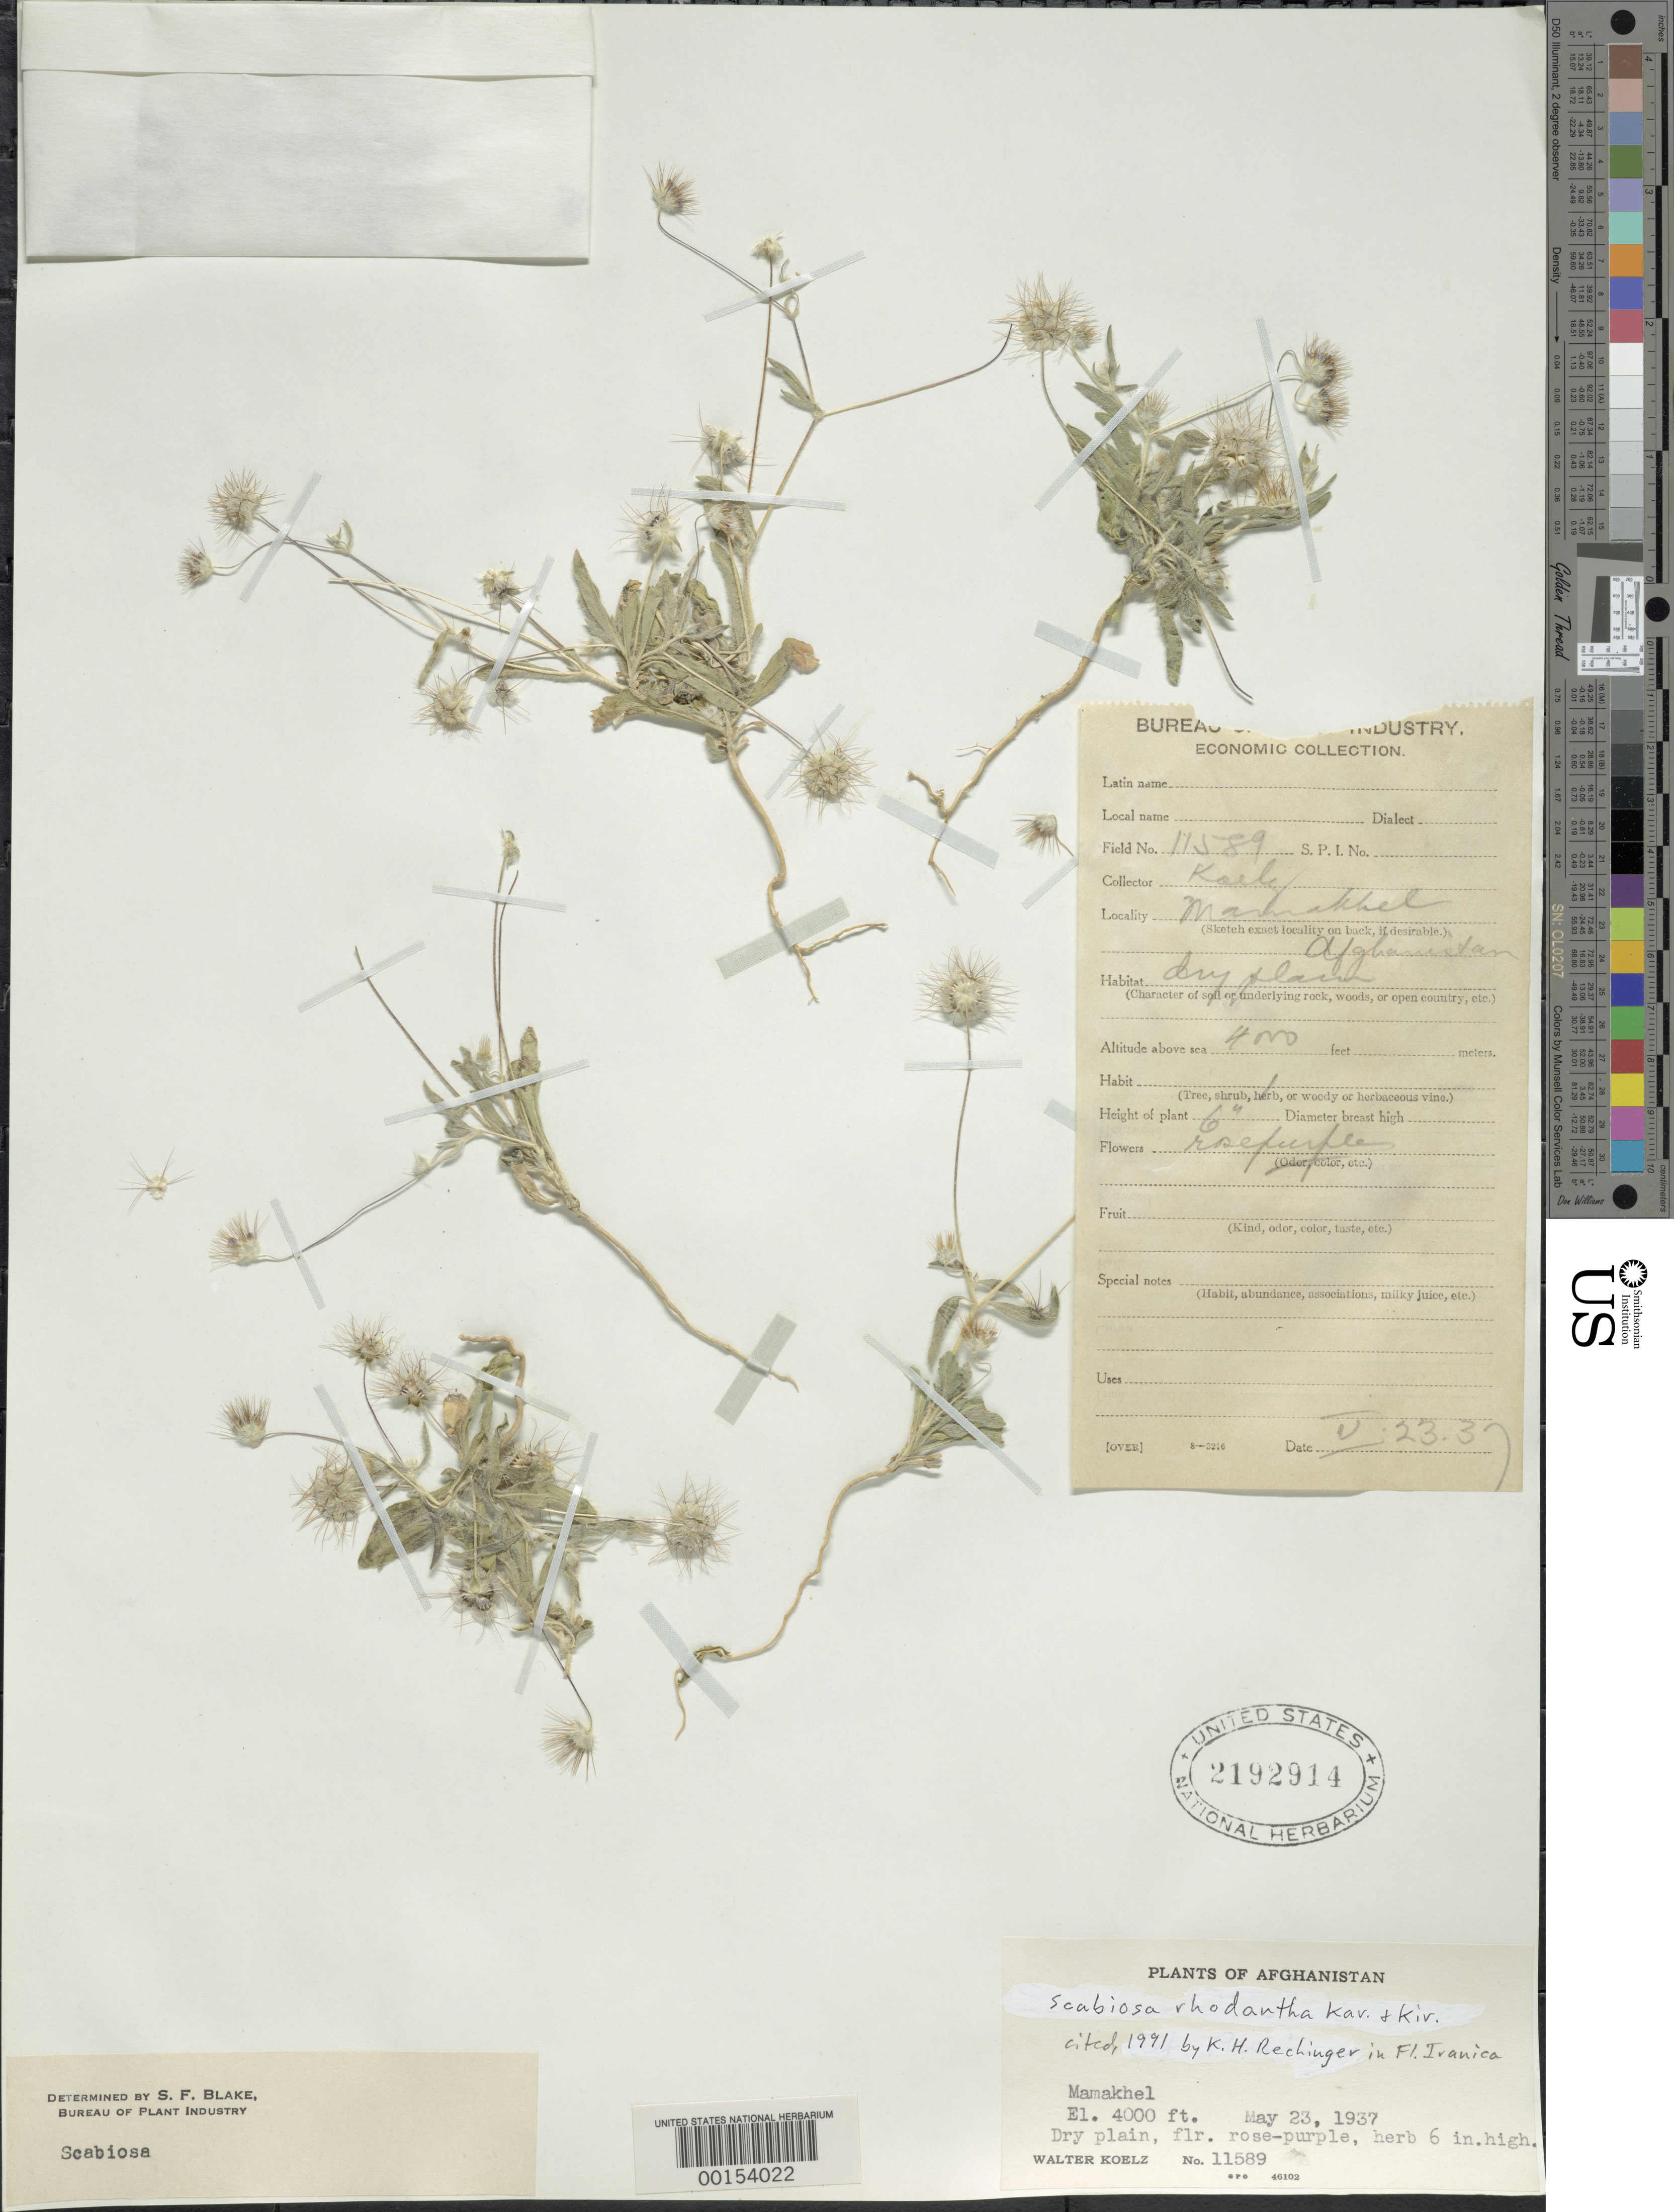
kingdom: Plantae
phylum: Tracheophyta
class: Magnoliopsida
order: Dipsacales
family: Caprifoliaceae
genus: Scabiosa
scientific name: Scabiosa rhodantha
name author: Kar. & Kir.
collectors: W. N. Koelz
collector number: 11589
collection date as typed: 23 May 1937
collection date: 1937-05-23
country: Afghanistan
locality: Mamakhel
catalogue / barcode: US 2192914